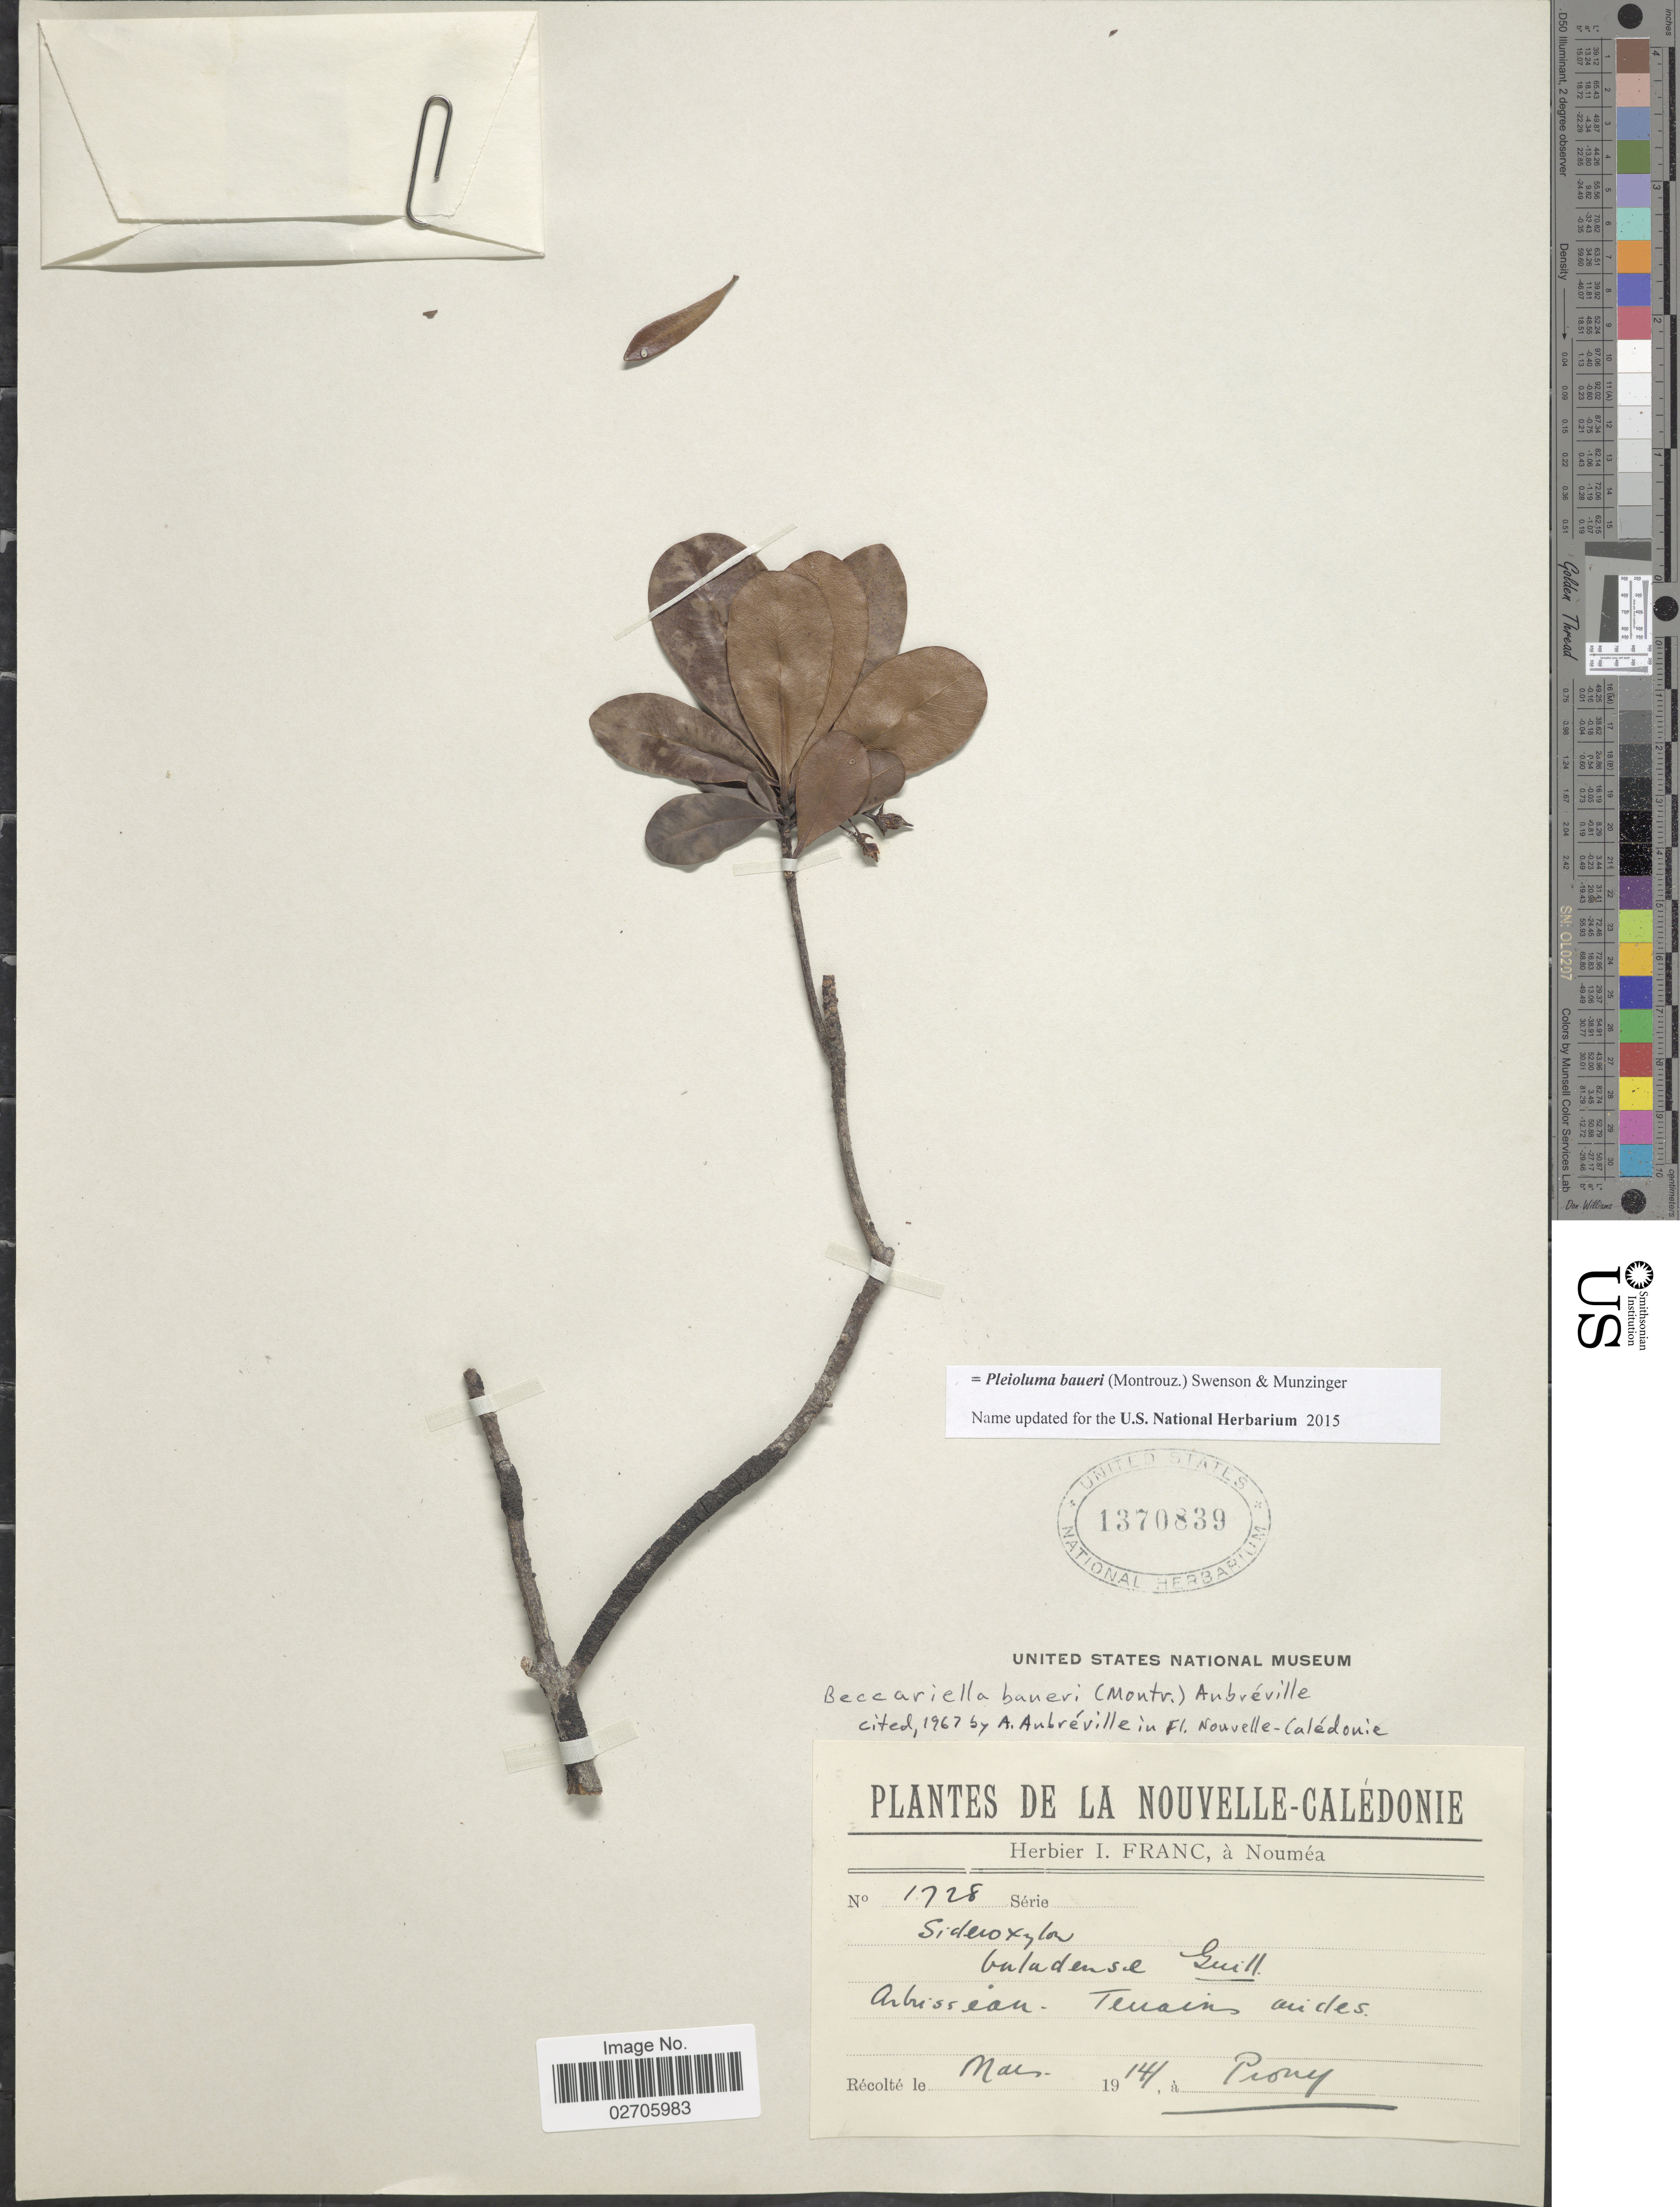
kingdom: Plantae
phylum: Tracheophyta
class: Magnoliopsida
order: Ericales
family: Sapotaceae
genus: Pleioluma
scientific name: Pleioluma baueri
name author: (Montrouz.) Swenson & Munzinger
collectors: -. Prony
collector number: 1728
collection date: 1914-05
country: New Caledonia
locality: Tenain andes.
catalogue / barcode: US 1370839